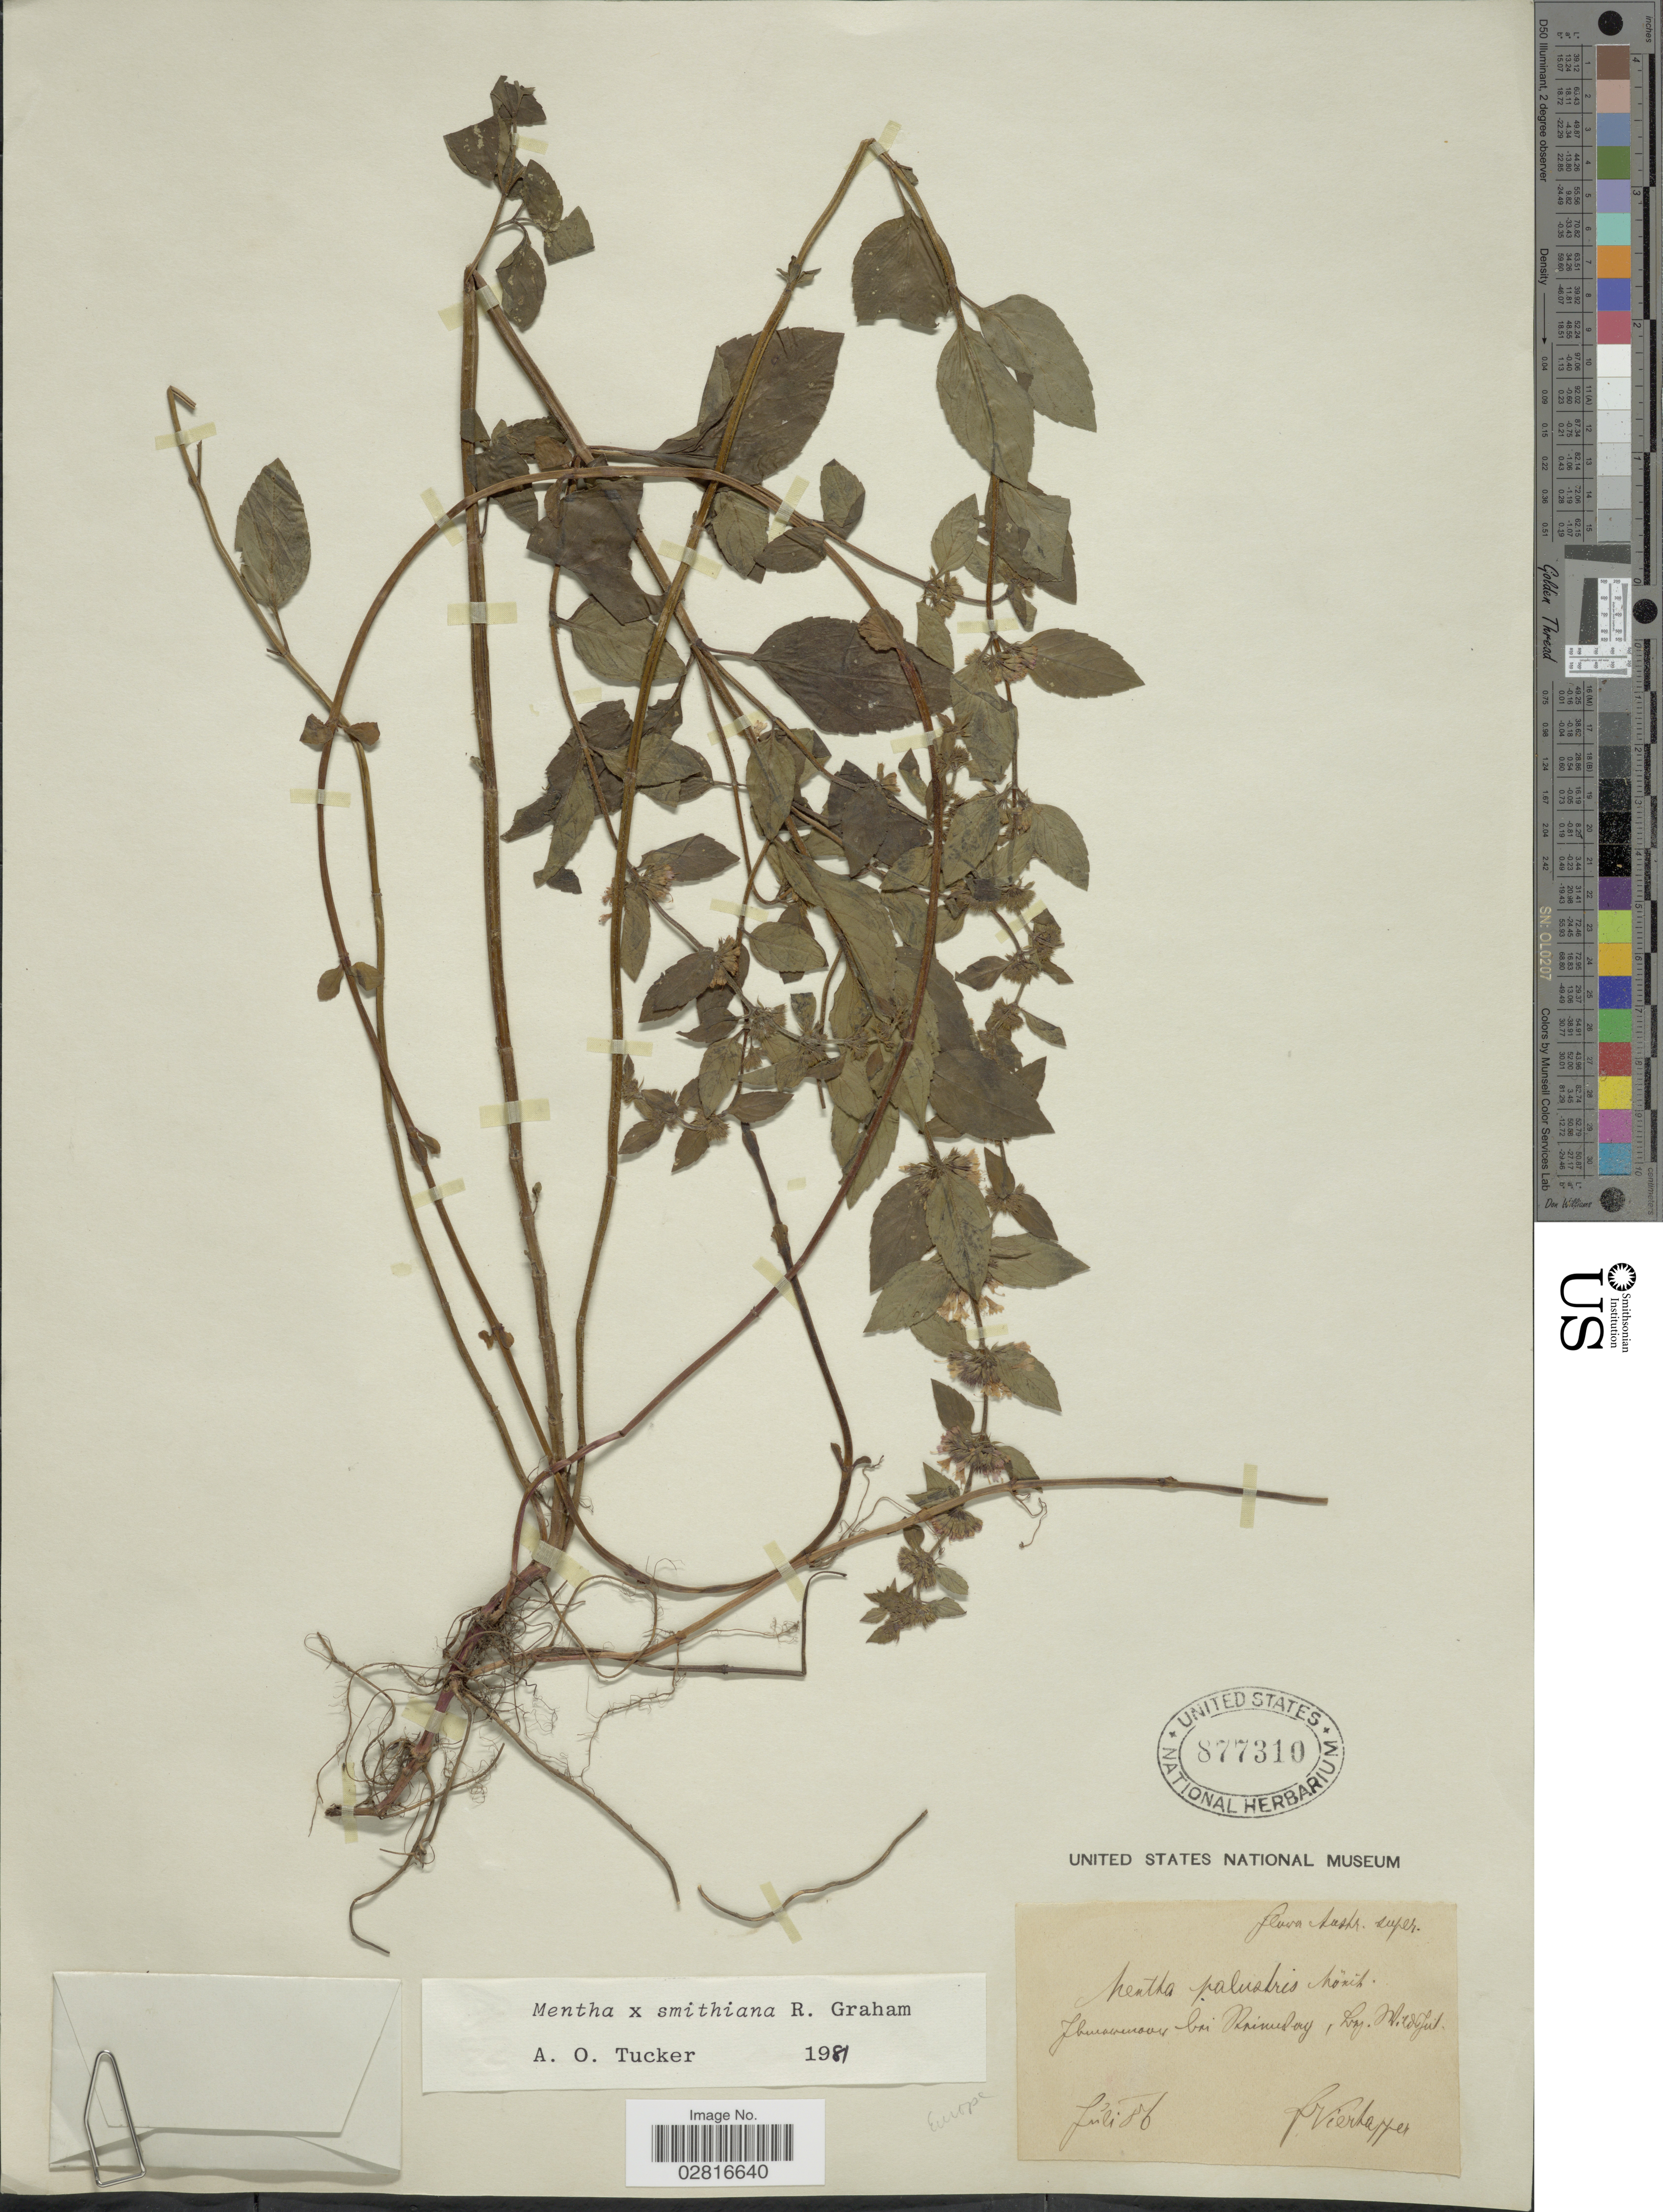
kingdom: Plantae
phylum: Tracheophyta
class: Magnoliopsida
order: Lamiales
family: Lamiaceae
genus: Mentha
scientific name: Mentha x smithiana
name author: R.A. Graham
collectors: F. Vierhapper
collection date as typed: Transcribed d/m/y: /7/86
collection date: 1886-07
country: Austria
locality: Flora Aust. sup., Ibmermoor bei Steinwag, Bez. Wildshut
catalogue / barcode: US 877310